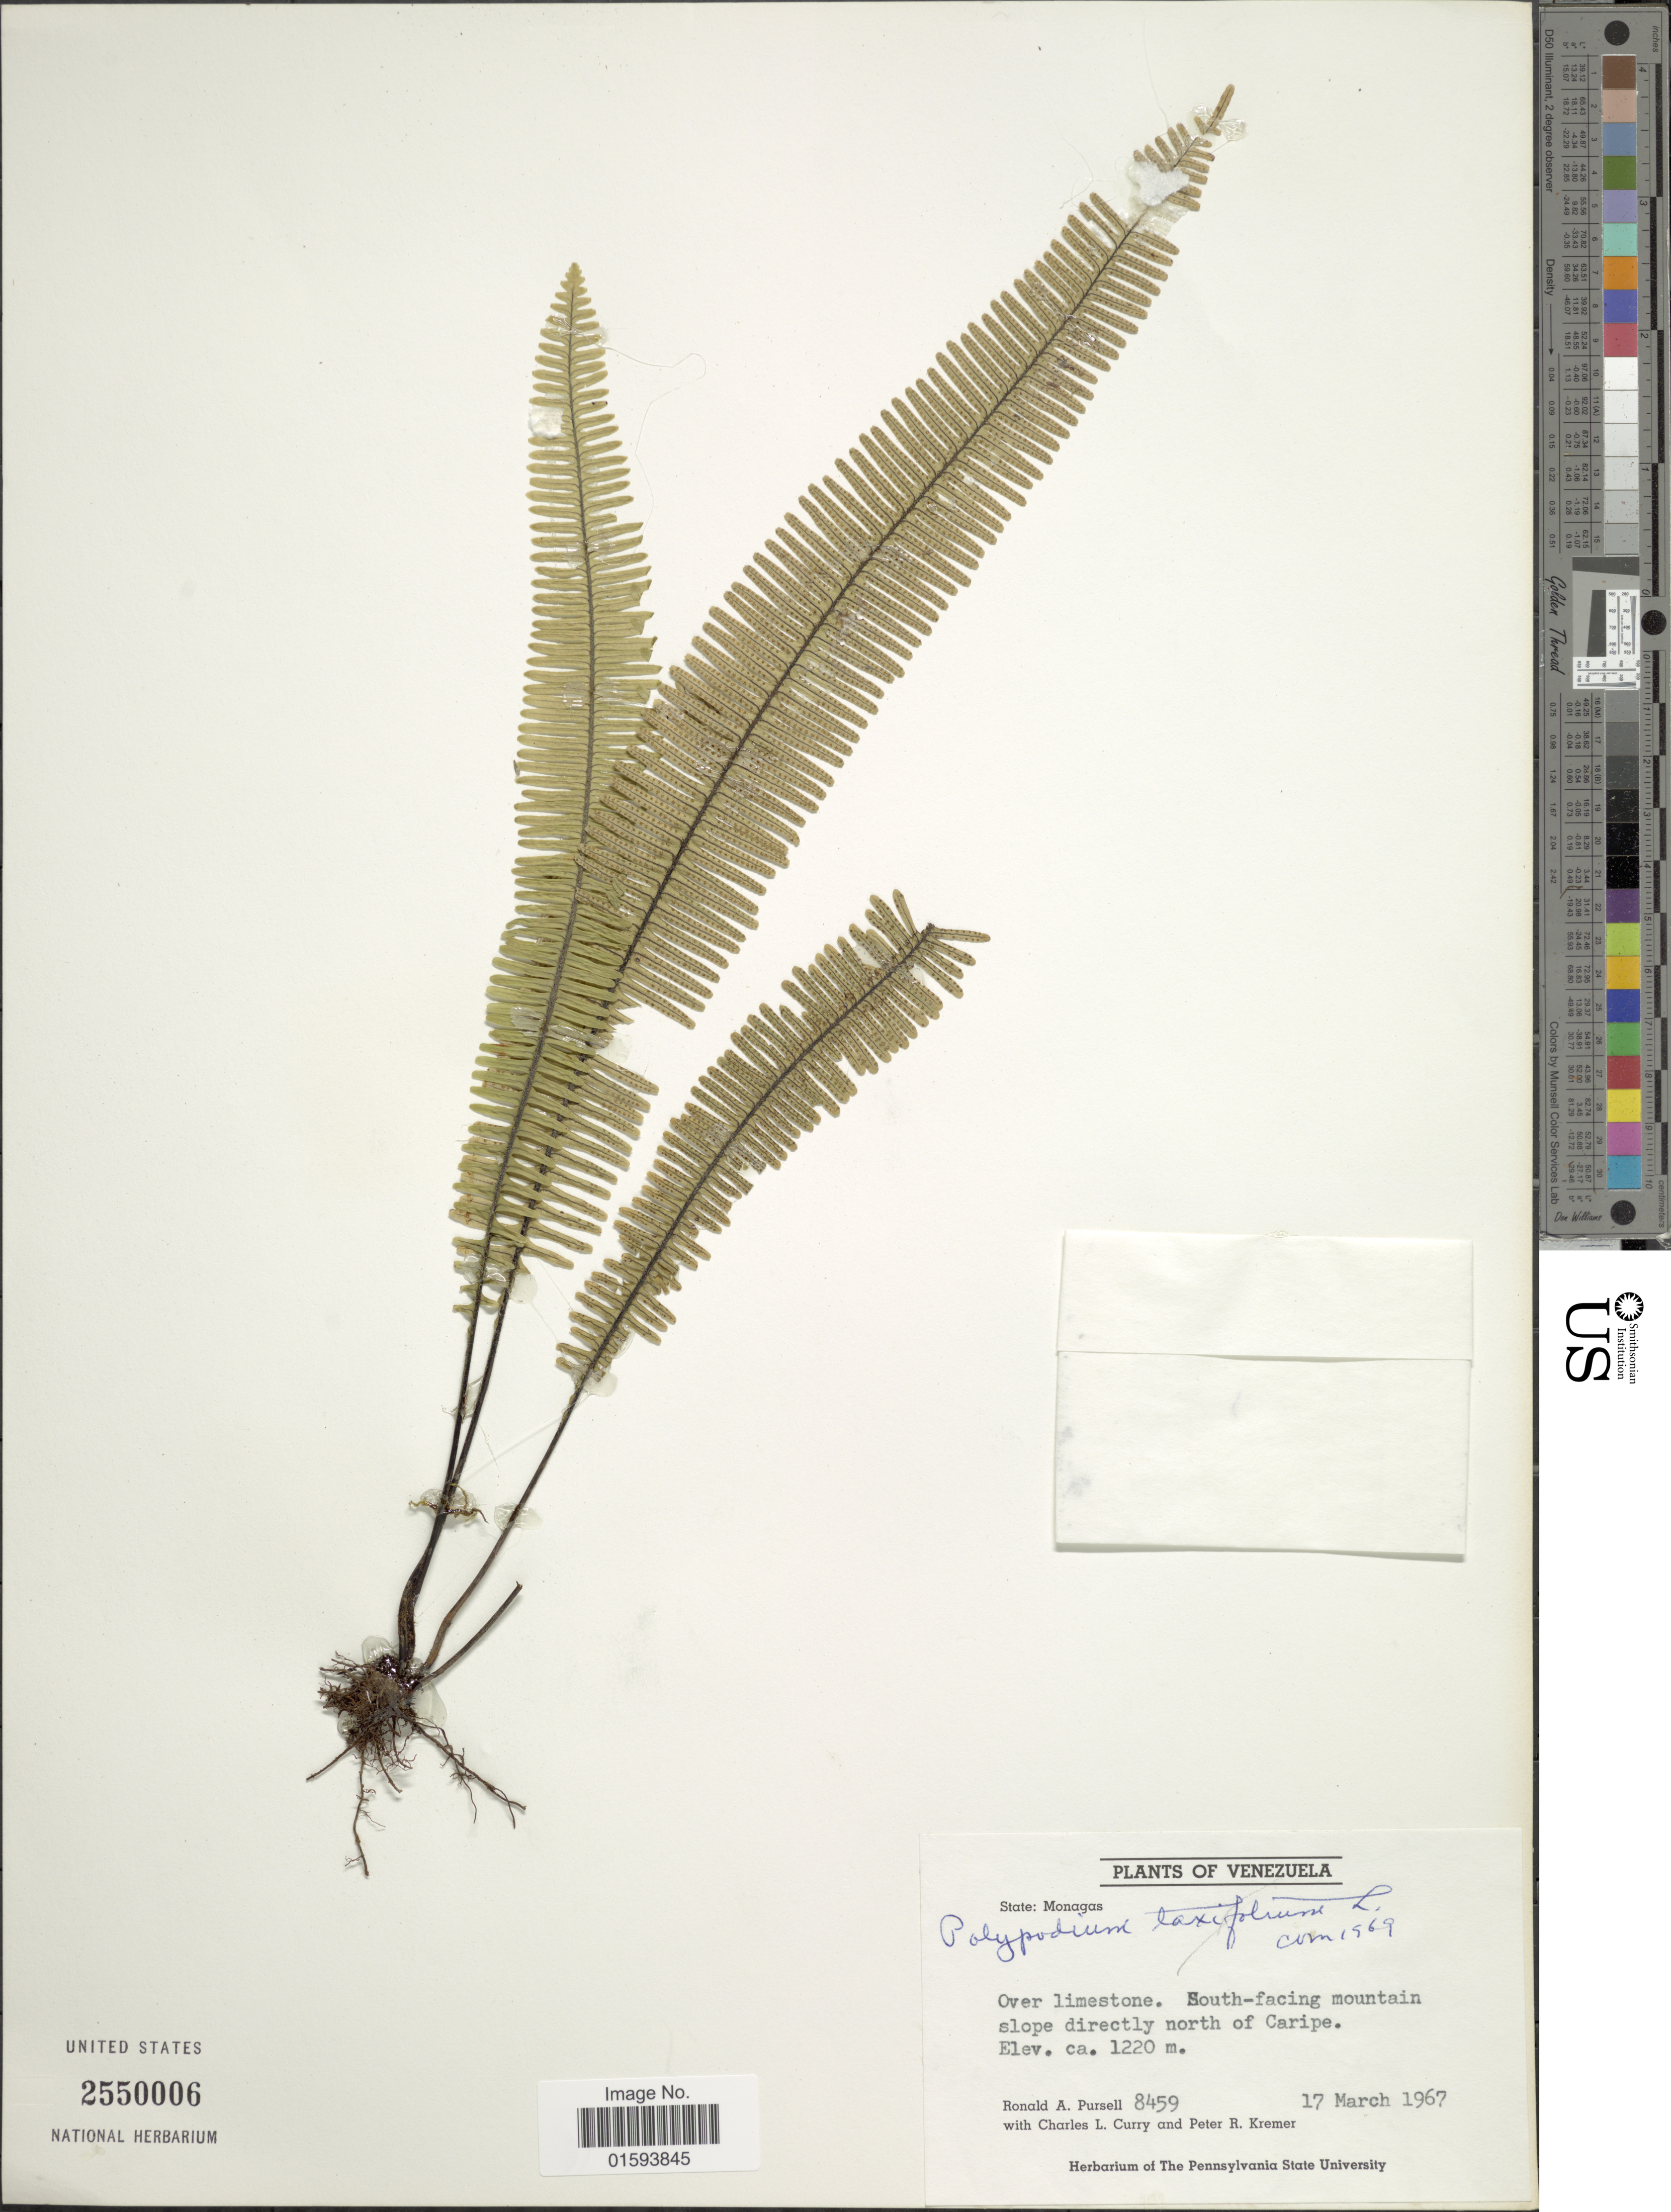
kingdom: Plantae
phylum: Tracheophyta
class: Polypodiopsida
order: Polypodiales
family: Polypodiaceae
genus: Pecluma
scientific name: Pecluma plumula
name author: (Humb. & Bonpl. ex Willd.) M.G. Price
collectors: R. A. Pursell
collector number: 8459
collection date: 1967-03-17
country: Venezuela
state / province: Monagas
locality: Over limestone, South-facing mountain slope directly north of Caripe.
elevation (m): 1220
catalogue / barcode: US 2550006